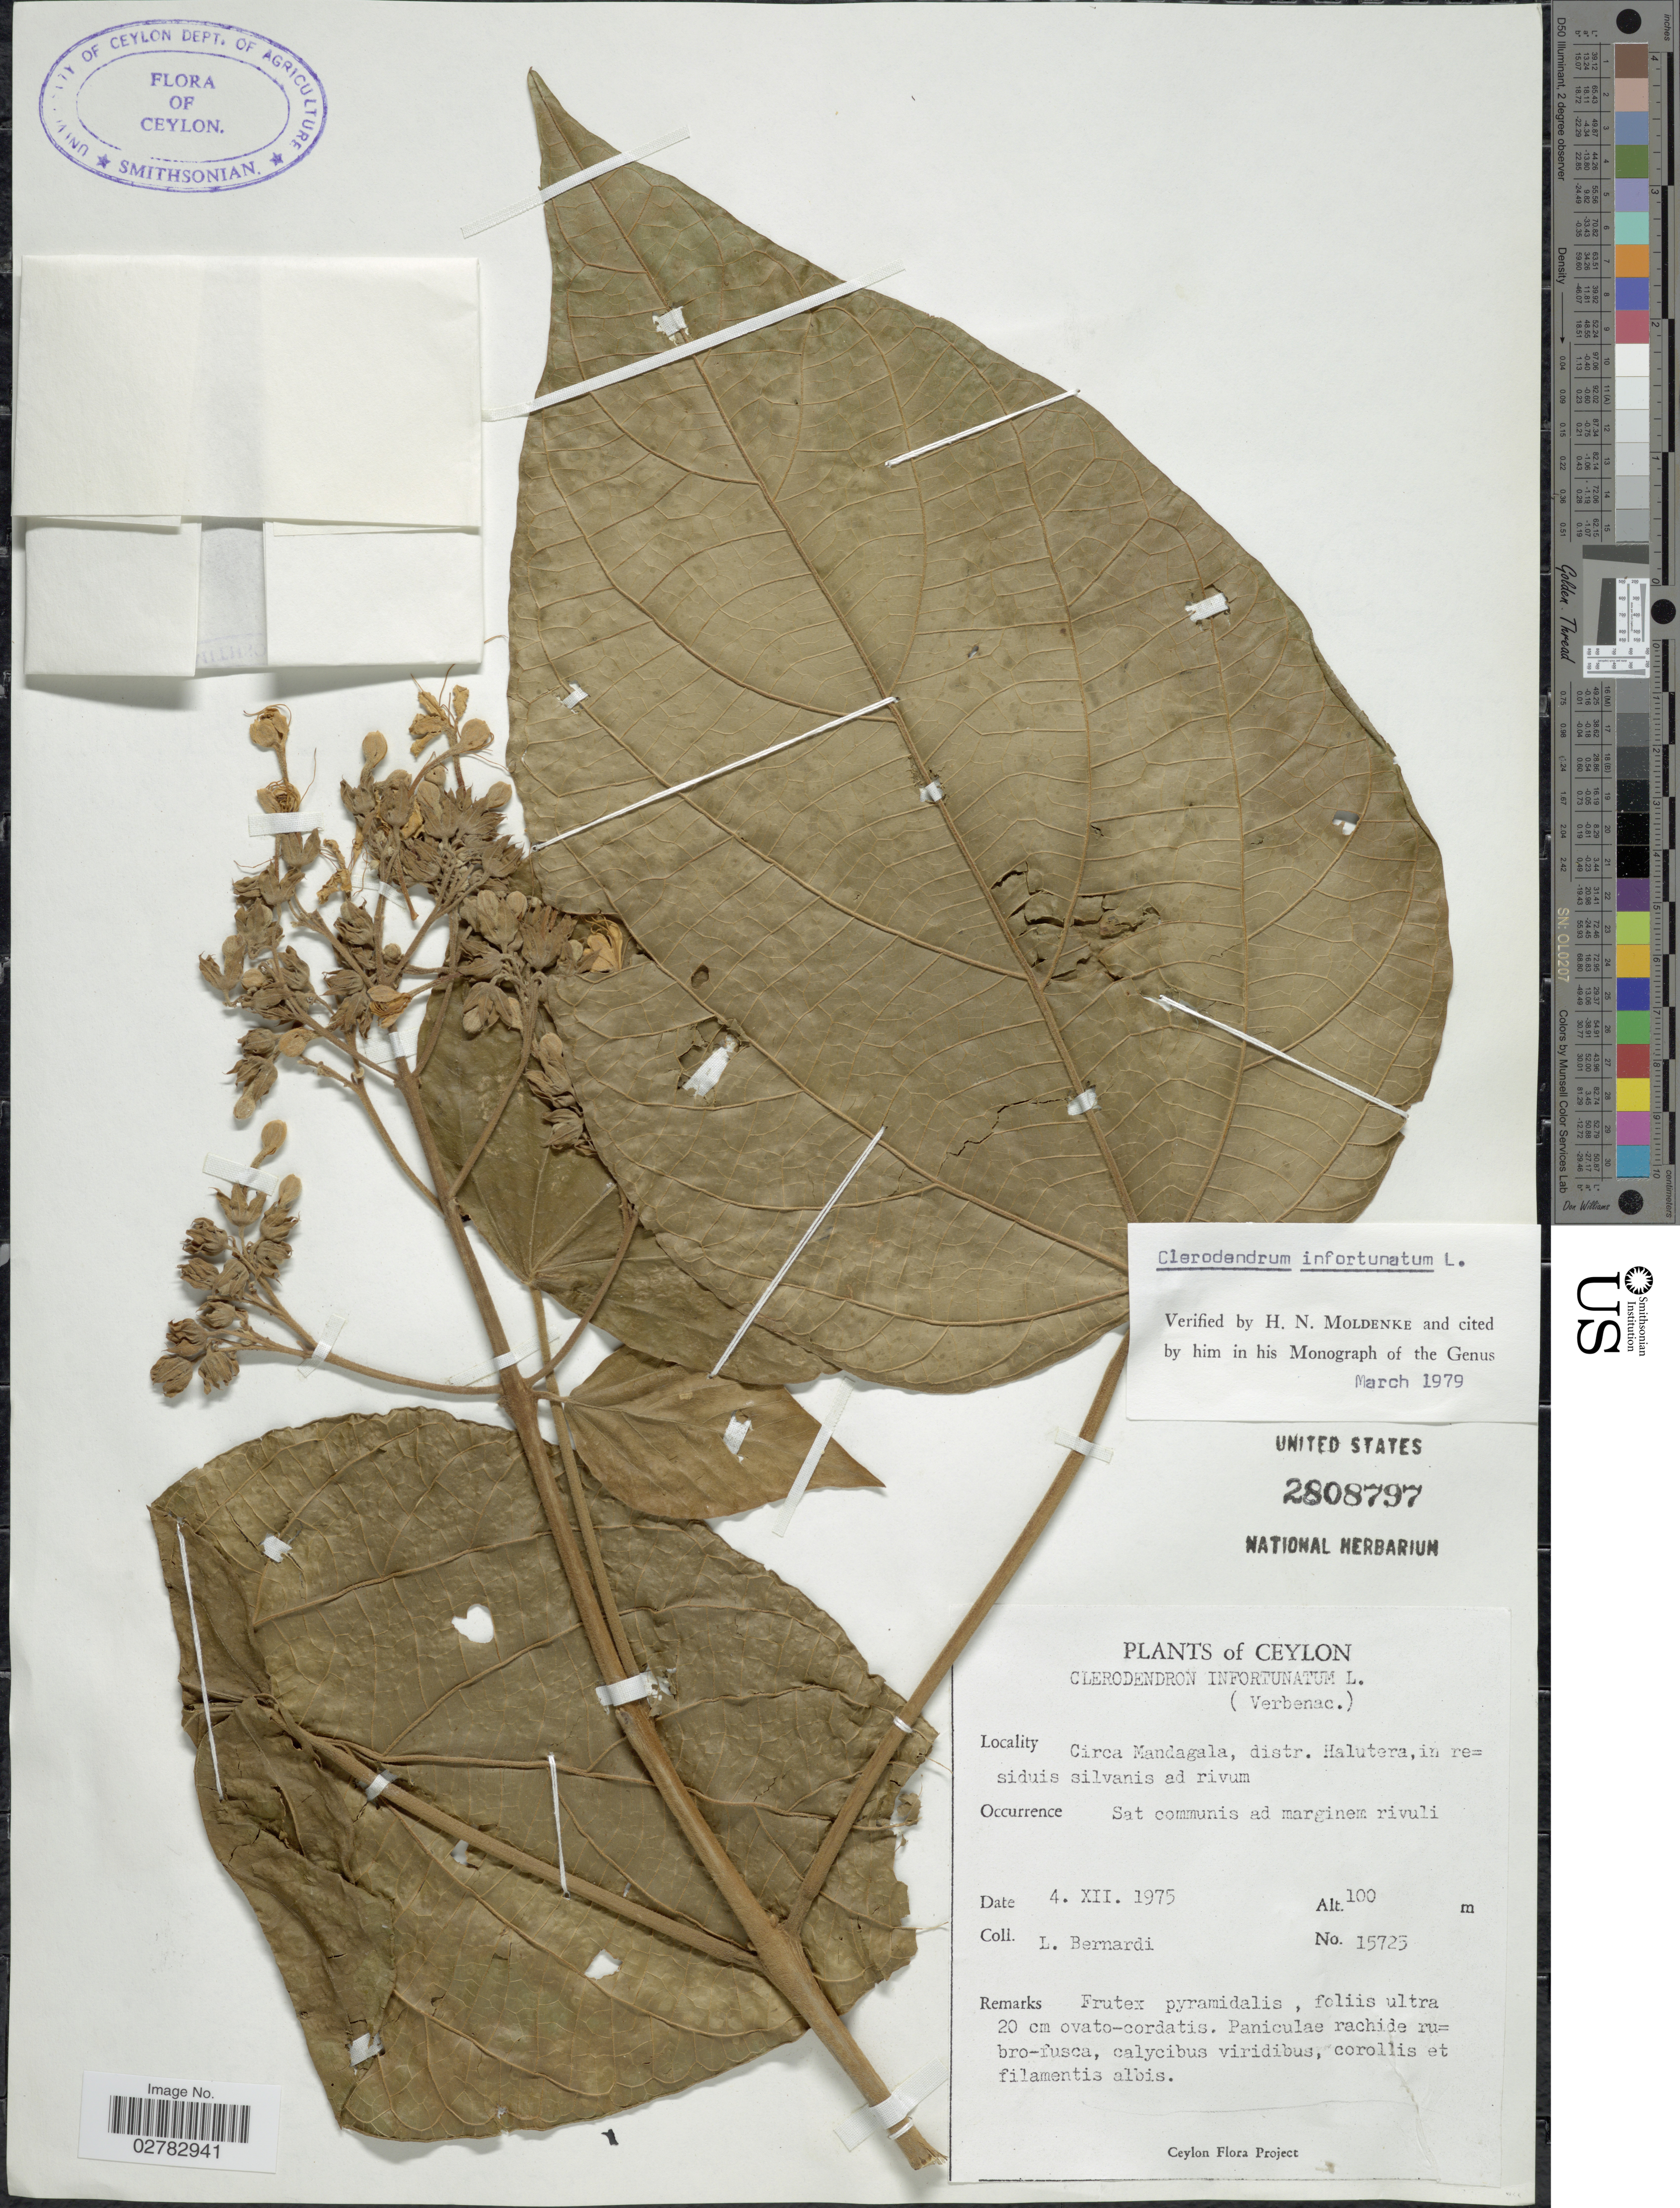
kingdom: Plantae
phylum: Tracheophyta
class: Magnoliopsida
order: Lamiales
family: Lamiaceae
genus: Clerodendrum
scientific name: Clerodendrum infortunatum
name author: L.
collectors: L. Bernardi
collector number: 15725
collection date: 1975-12-04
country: Sri Lanka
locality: Ceylon. Circa Mandagala, distr. Halutera, in residuis silvanis ad rivum.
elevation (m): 100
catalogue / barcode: US 2808797